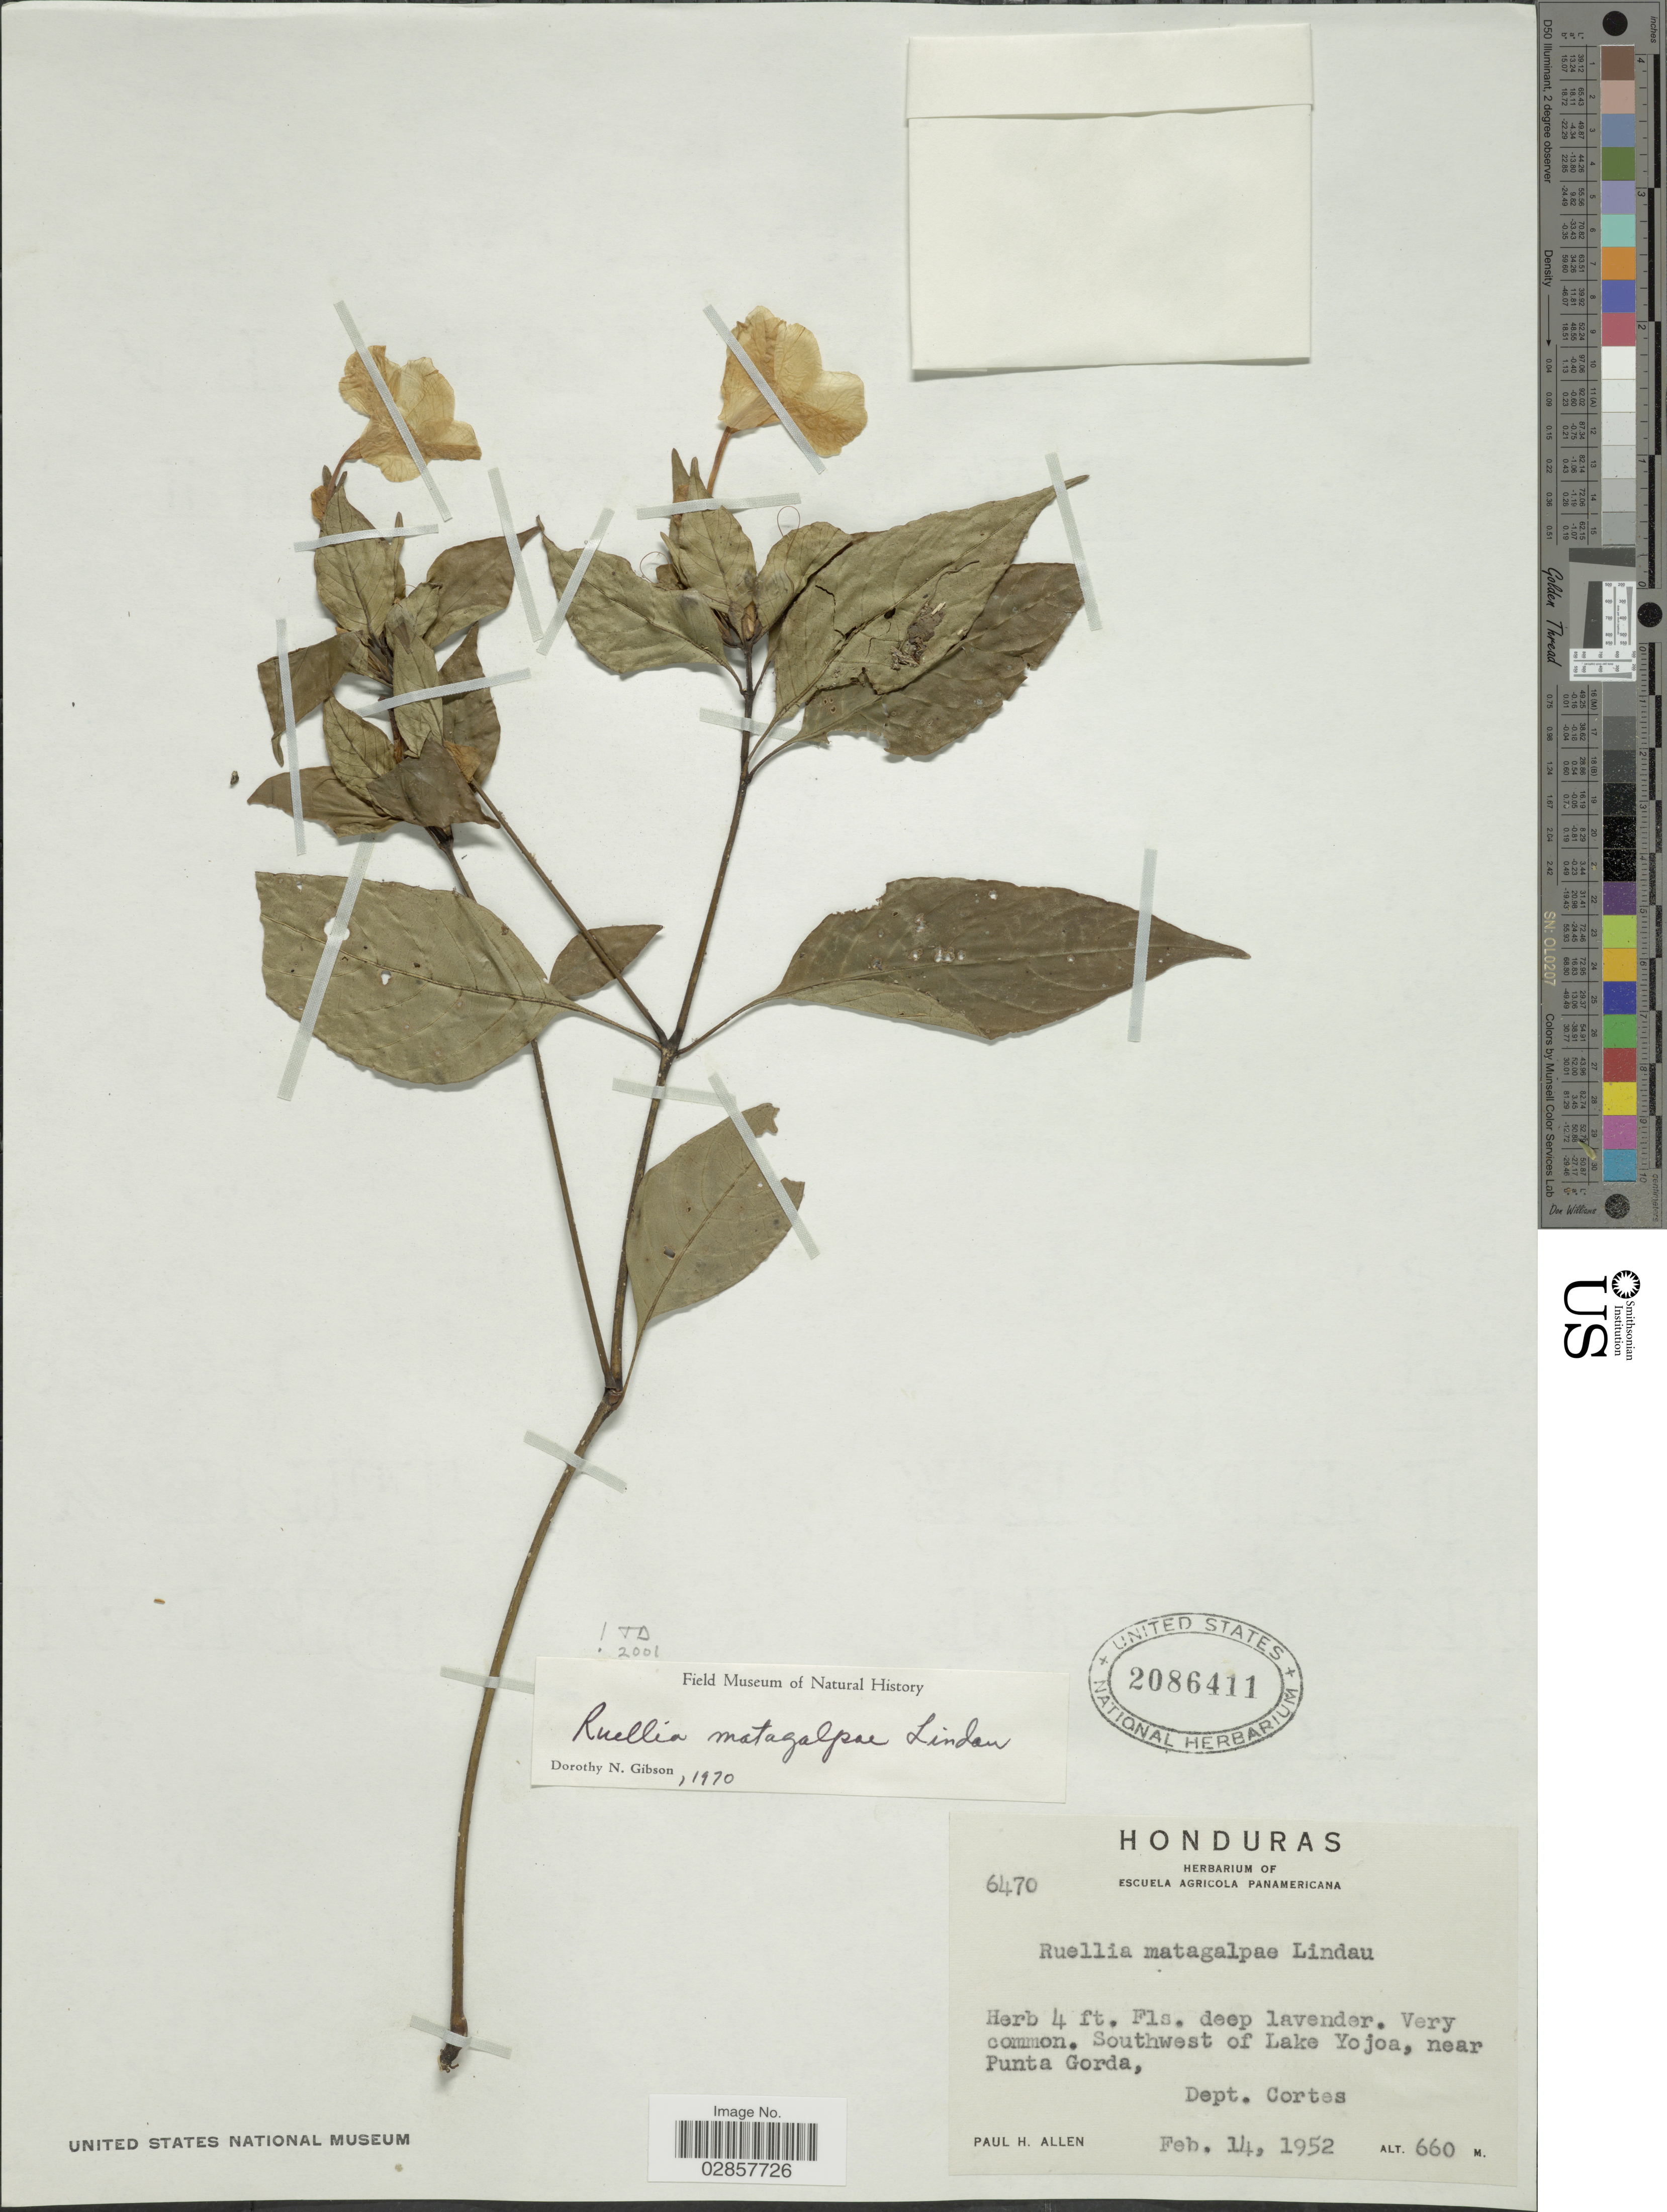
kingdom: Plantae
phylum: Tracheophyta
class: Magnoliopsida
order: Lamiales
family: Acanthaceae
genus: Ruellia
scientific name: Ruellia matagalpae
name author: Lindau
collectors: P. H. Allen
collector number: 6470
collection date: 1952-02-14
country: Honduras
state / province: Cortés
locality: Southwest of Lake Yojoa, near Punta Gorda, Dept. Cortes.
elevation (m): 660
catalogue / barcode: US 2086411